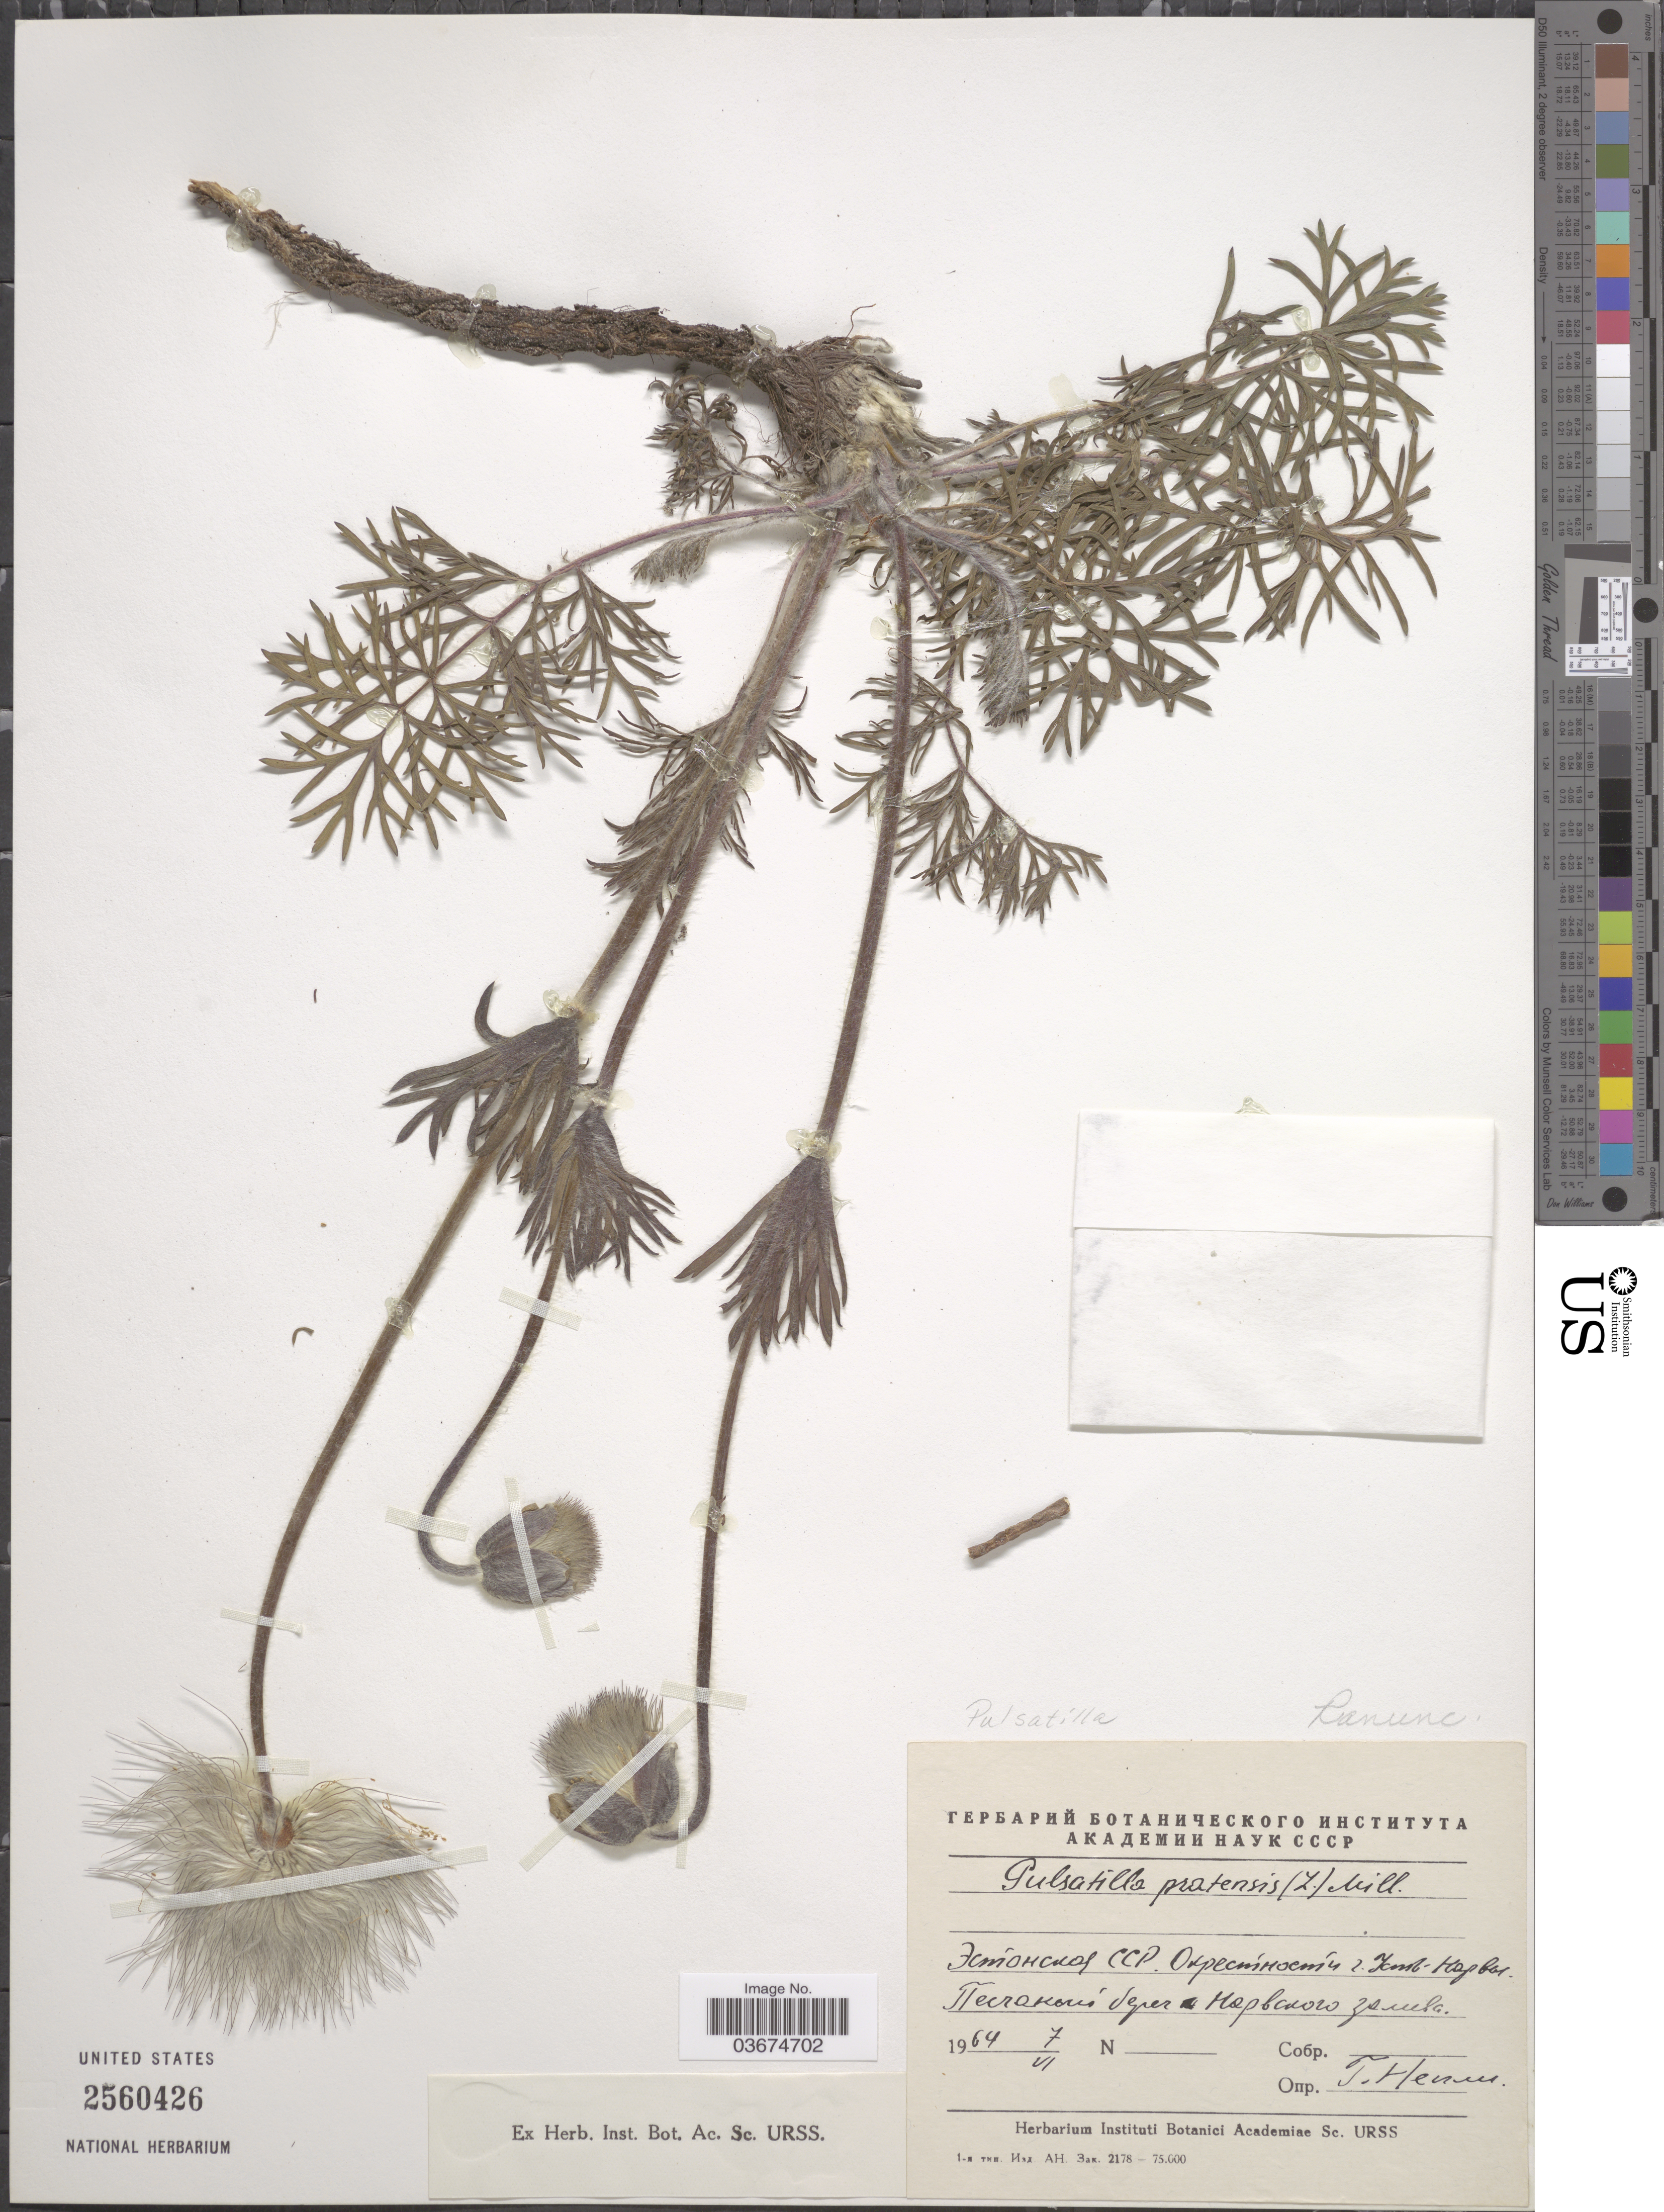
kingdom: Plantae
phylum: Tracheophyta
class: Magnoliopsida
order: Ranunculales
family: Ranunculaceae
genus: Pulsatilla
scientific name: Pulsatilla montana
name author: Rchb.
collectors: G. Nepli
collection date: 1964-06-07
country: Estonia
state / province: Ida-Virumaa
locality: vicinity of Ust-Narva.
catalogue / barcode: US 2560426